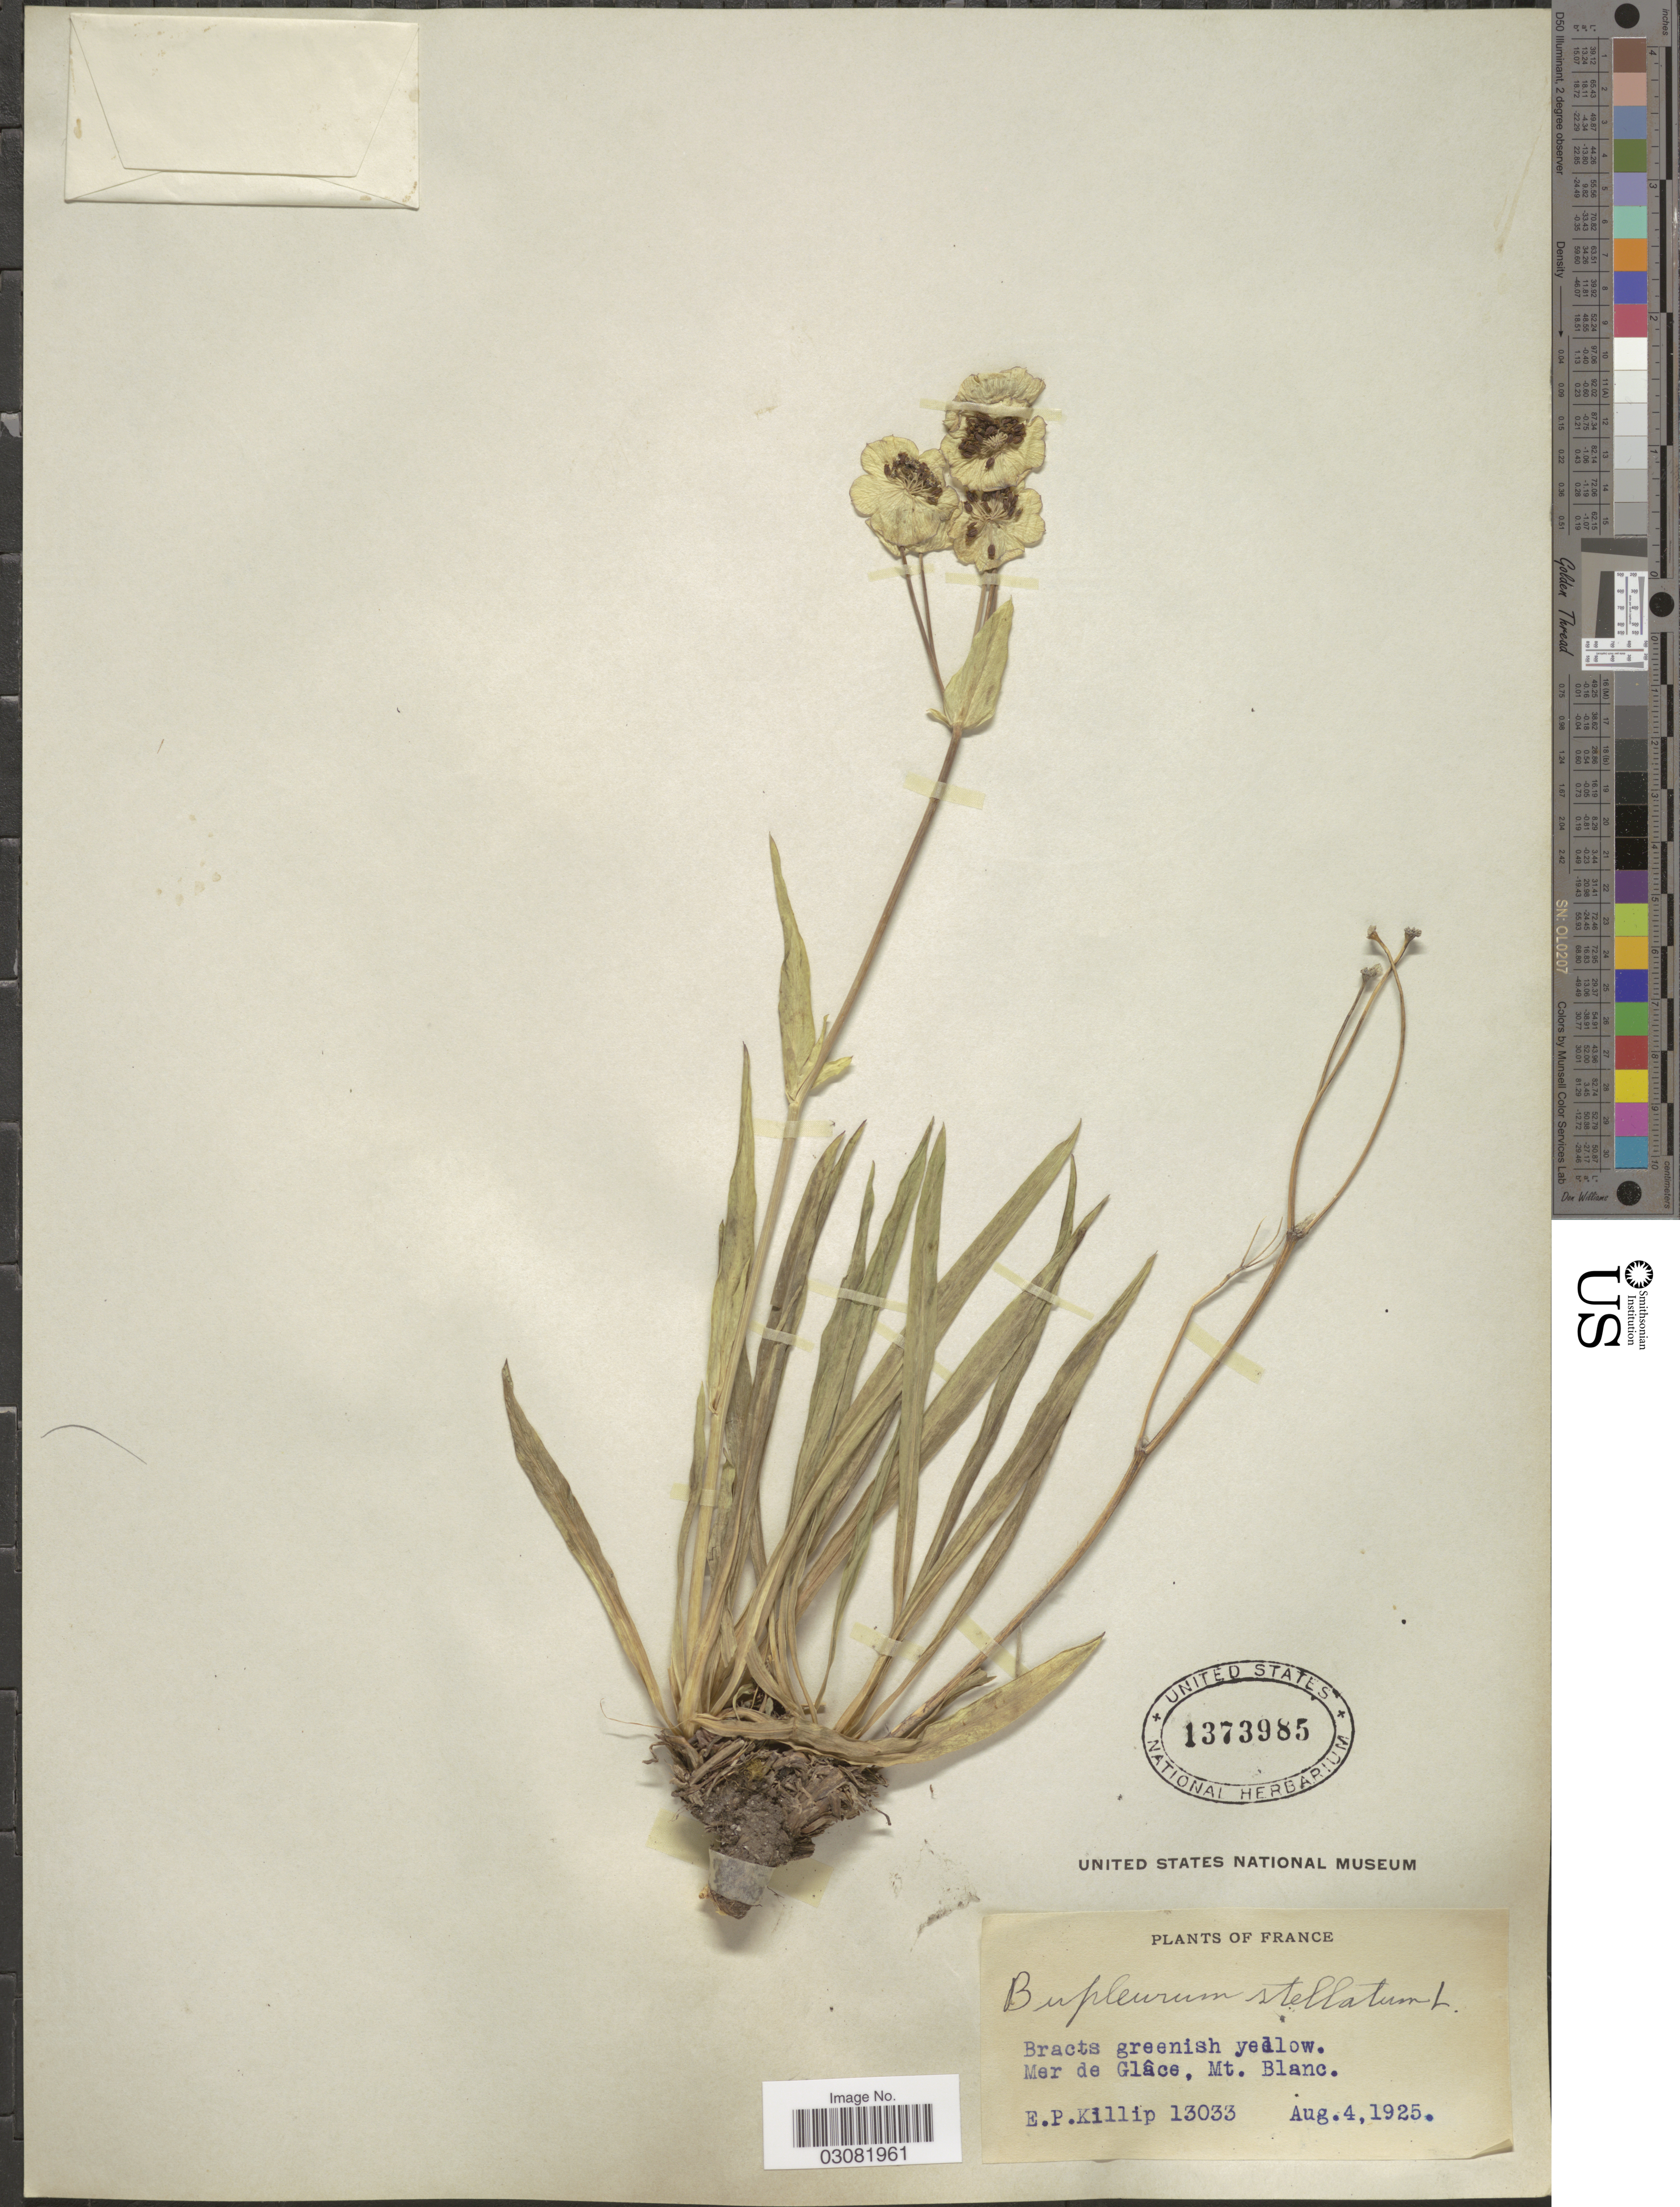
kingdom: Plantae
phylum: Tracheophyta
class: Magnoliopsida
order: Apiales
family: Apiaceae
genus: Bupleurum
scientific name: Bupleurum stellatum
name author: L.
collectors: E. P. Killip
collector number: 13033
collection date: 1925-08-04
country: France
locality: Mer de Glâce, Mt. Blanc.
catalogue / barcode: US 1373985